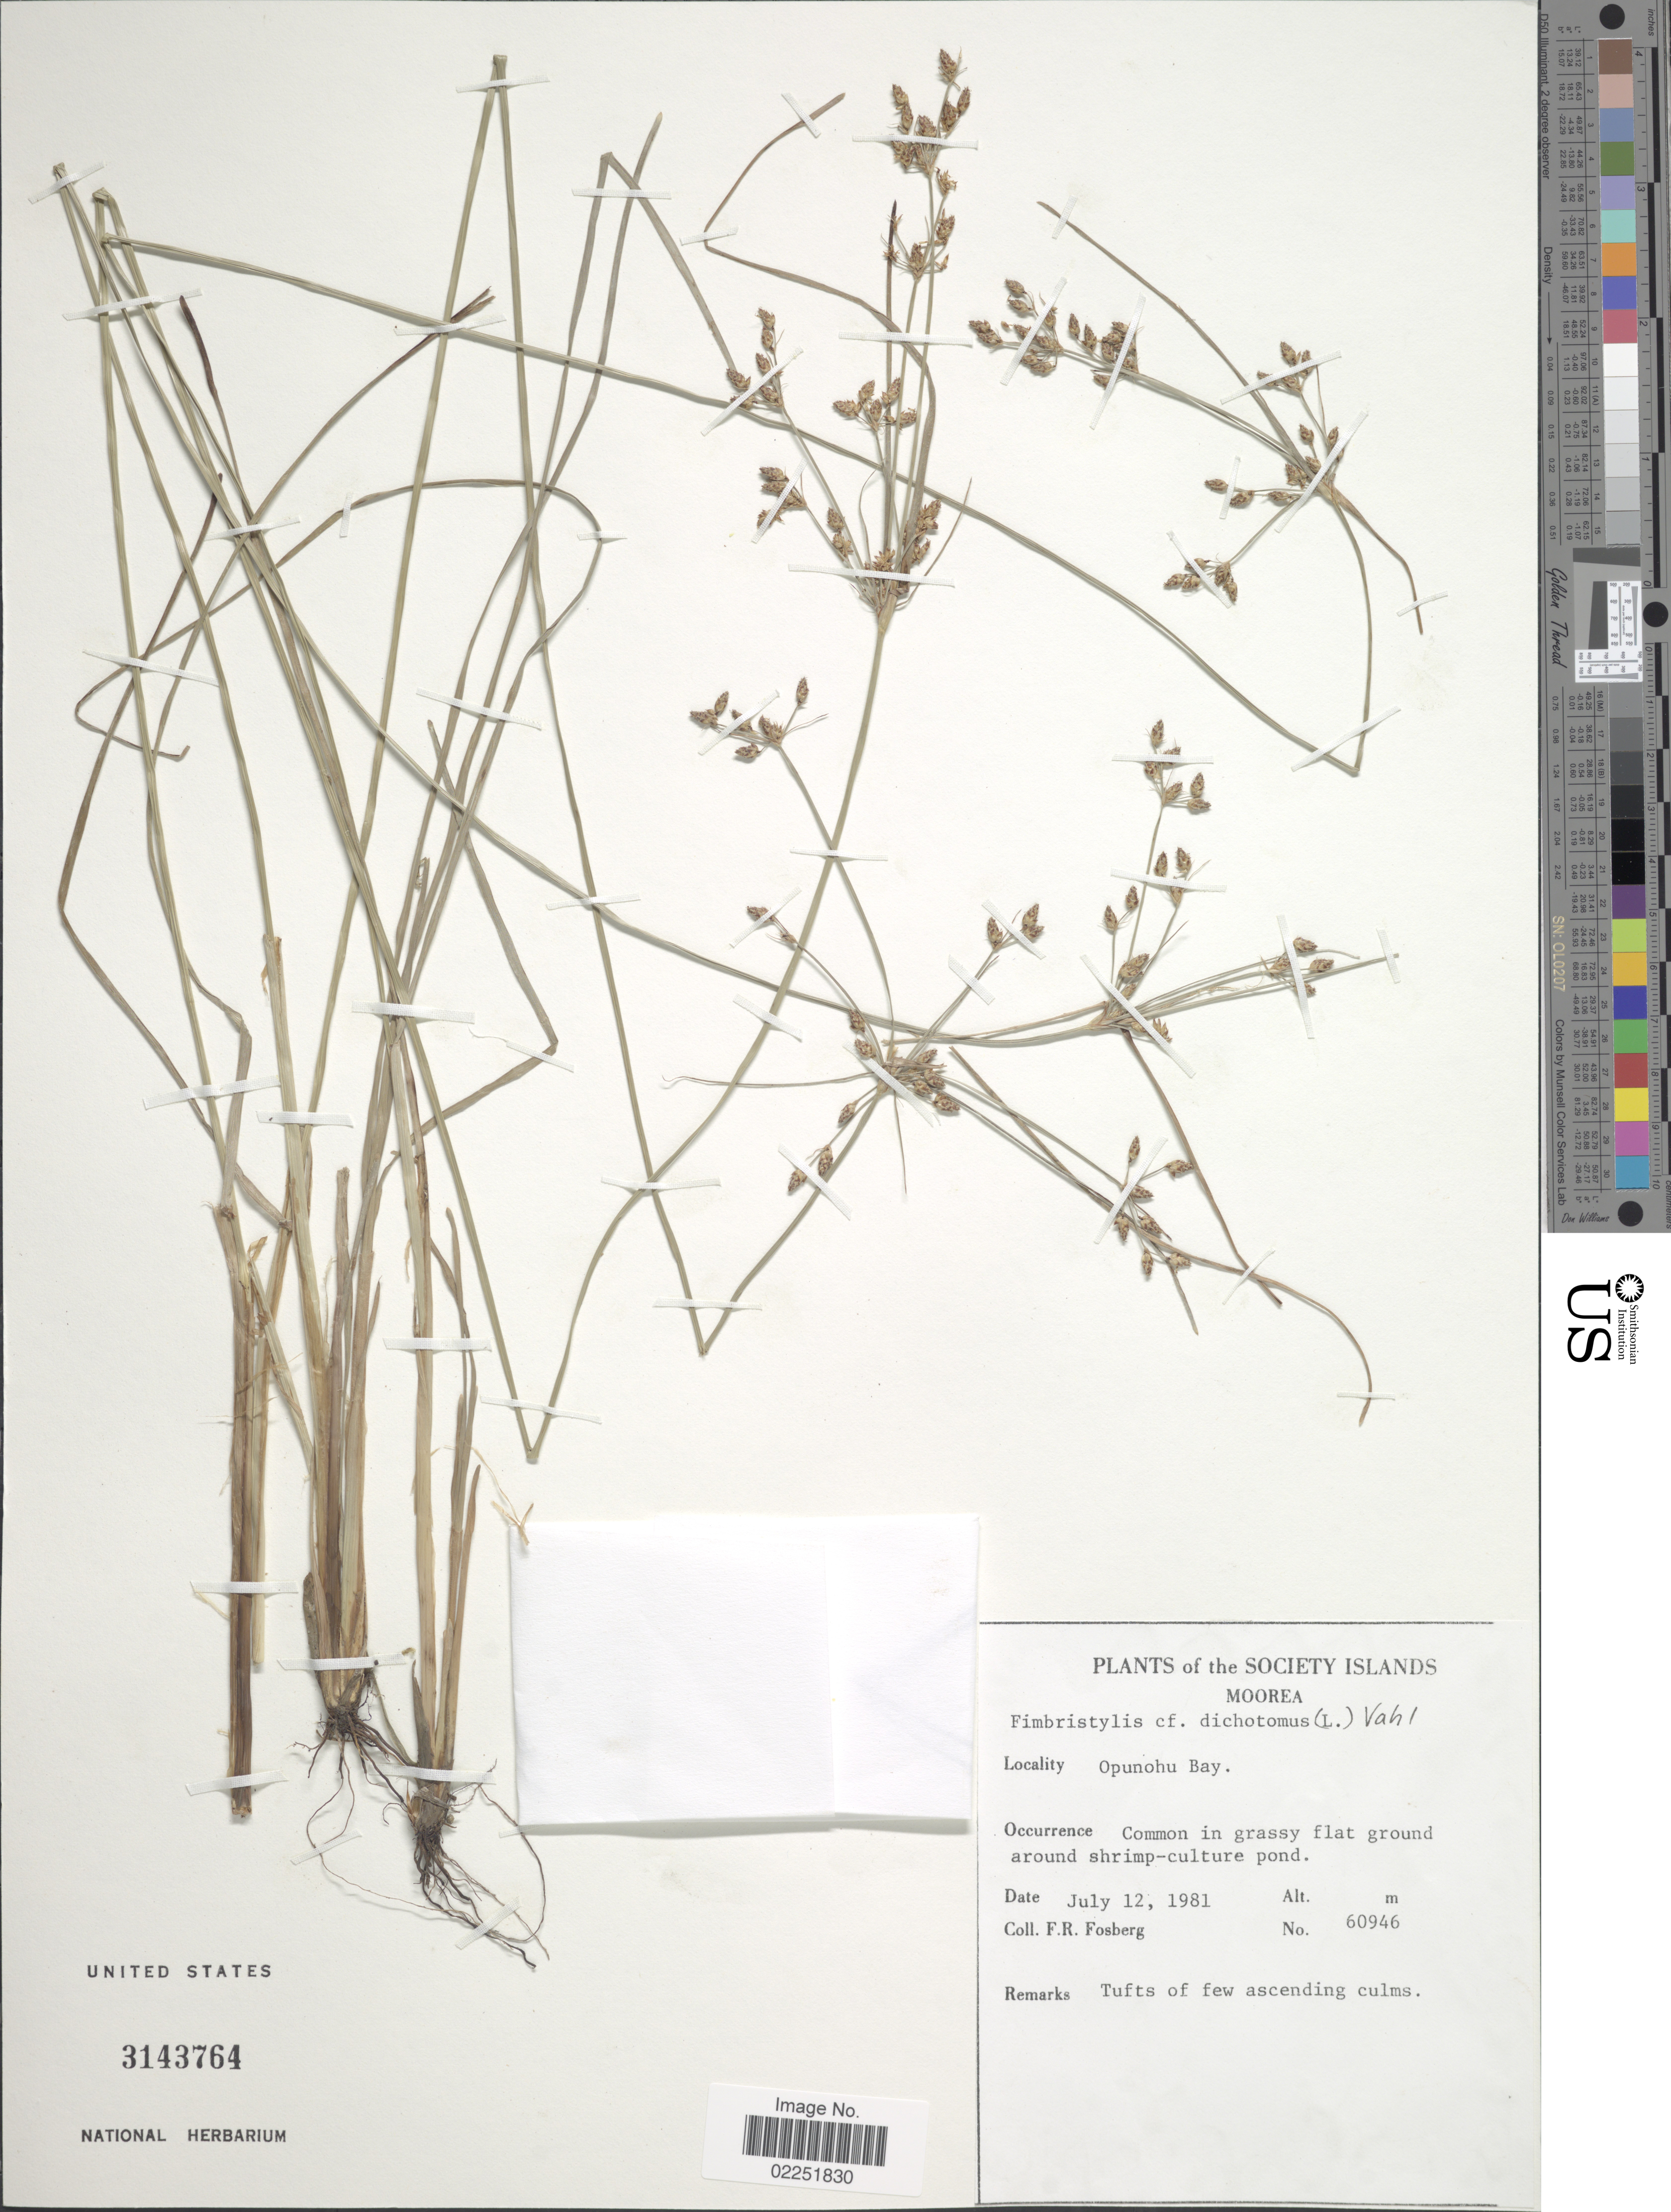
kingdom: Plantae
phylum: Tracheophyta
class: Liliopsida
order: Poales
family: Cyperaceae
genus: Fimbristylis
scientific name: Fimbristylis dichotoma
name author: (L.) Vahl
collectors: F. R. Fosberg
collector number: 60946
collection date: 1981-07-12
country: French Polynesia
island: Moorea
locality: Society Islands, Moorea. Opunohu Bay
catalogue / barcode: US 3143764